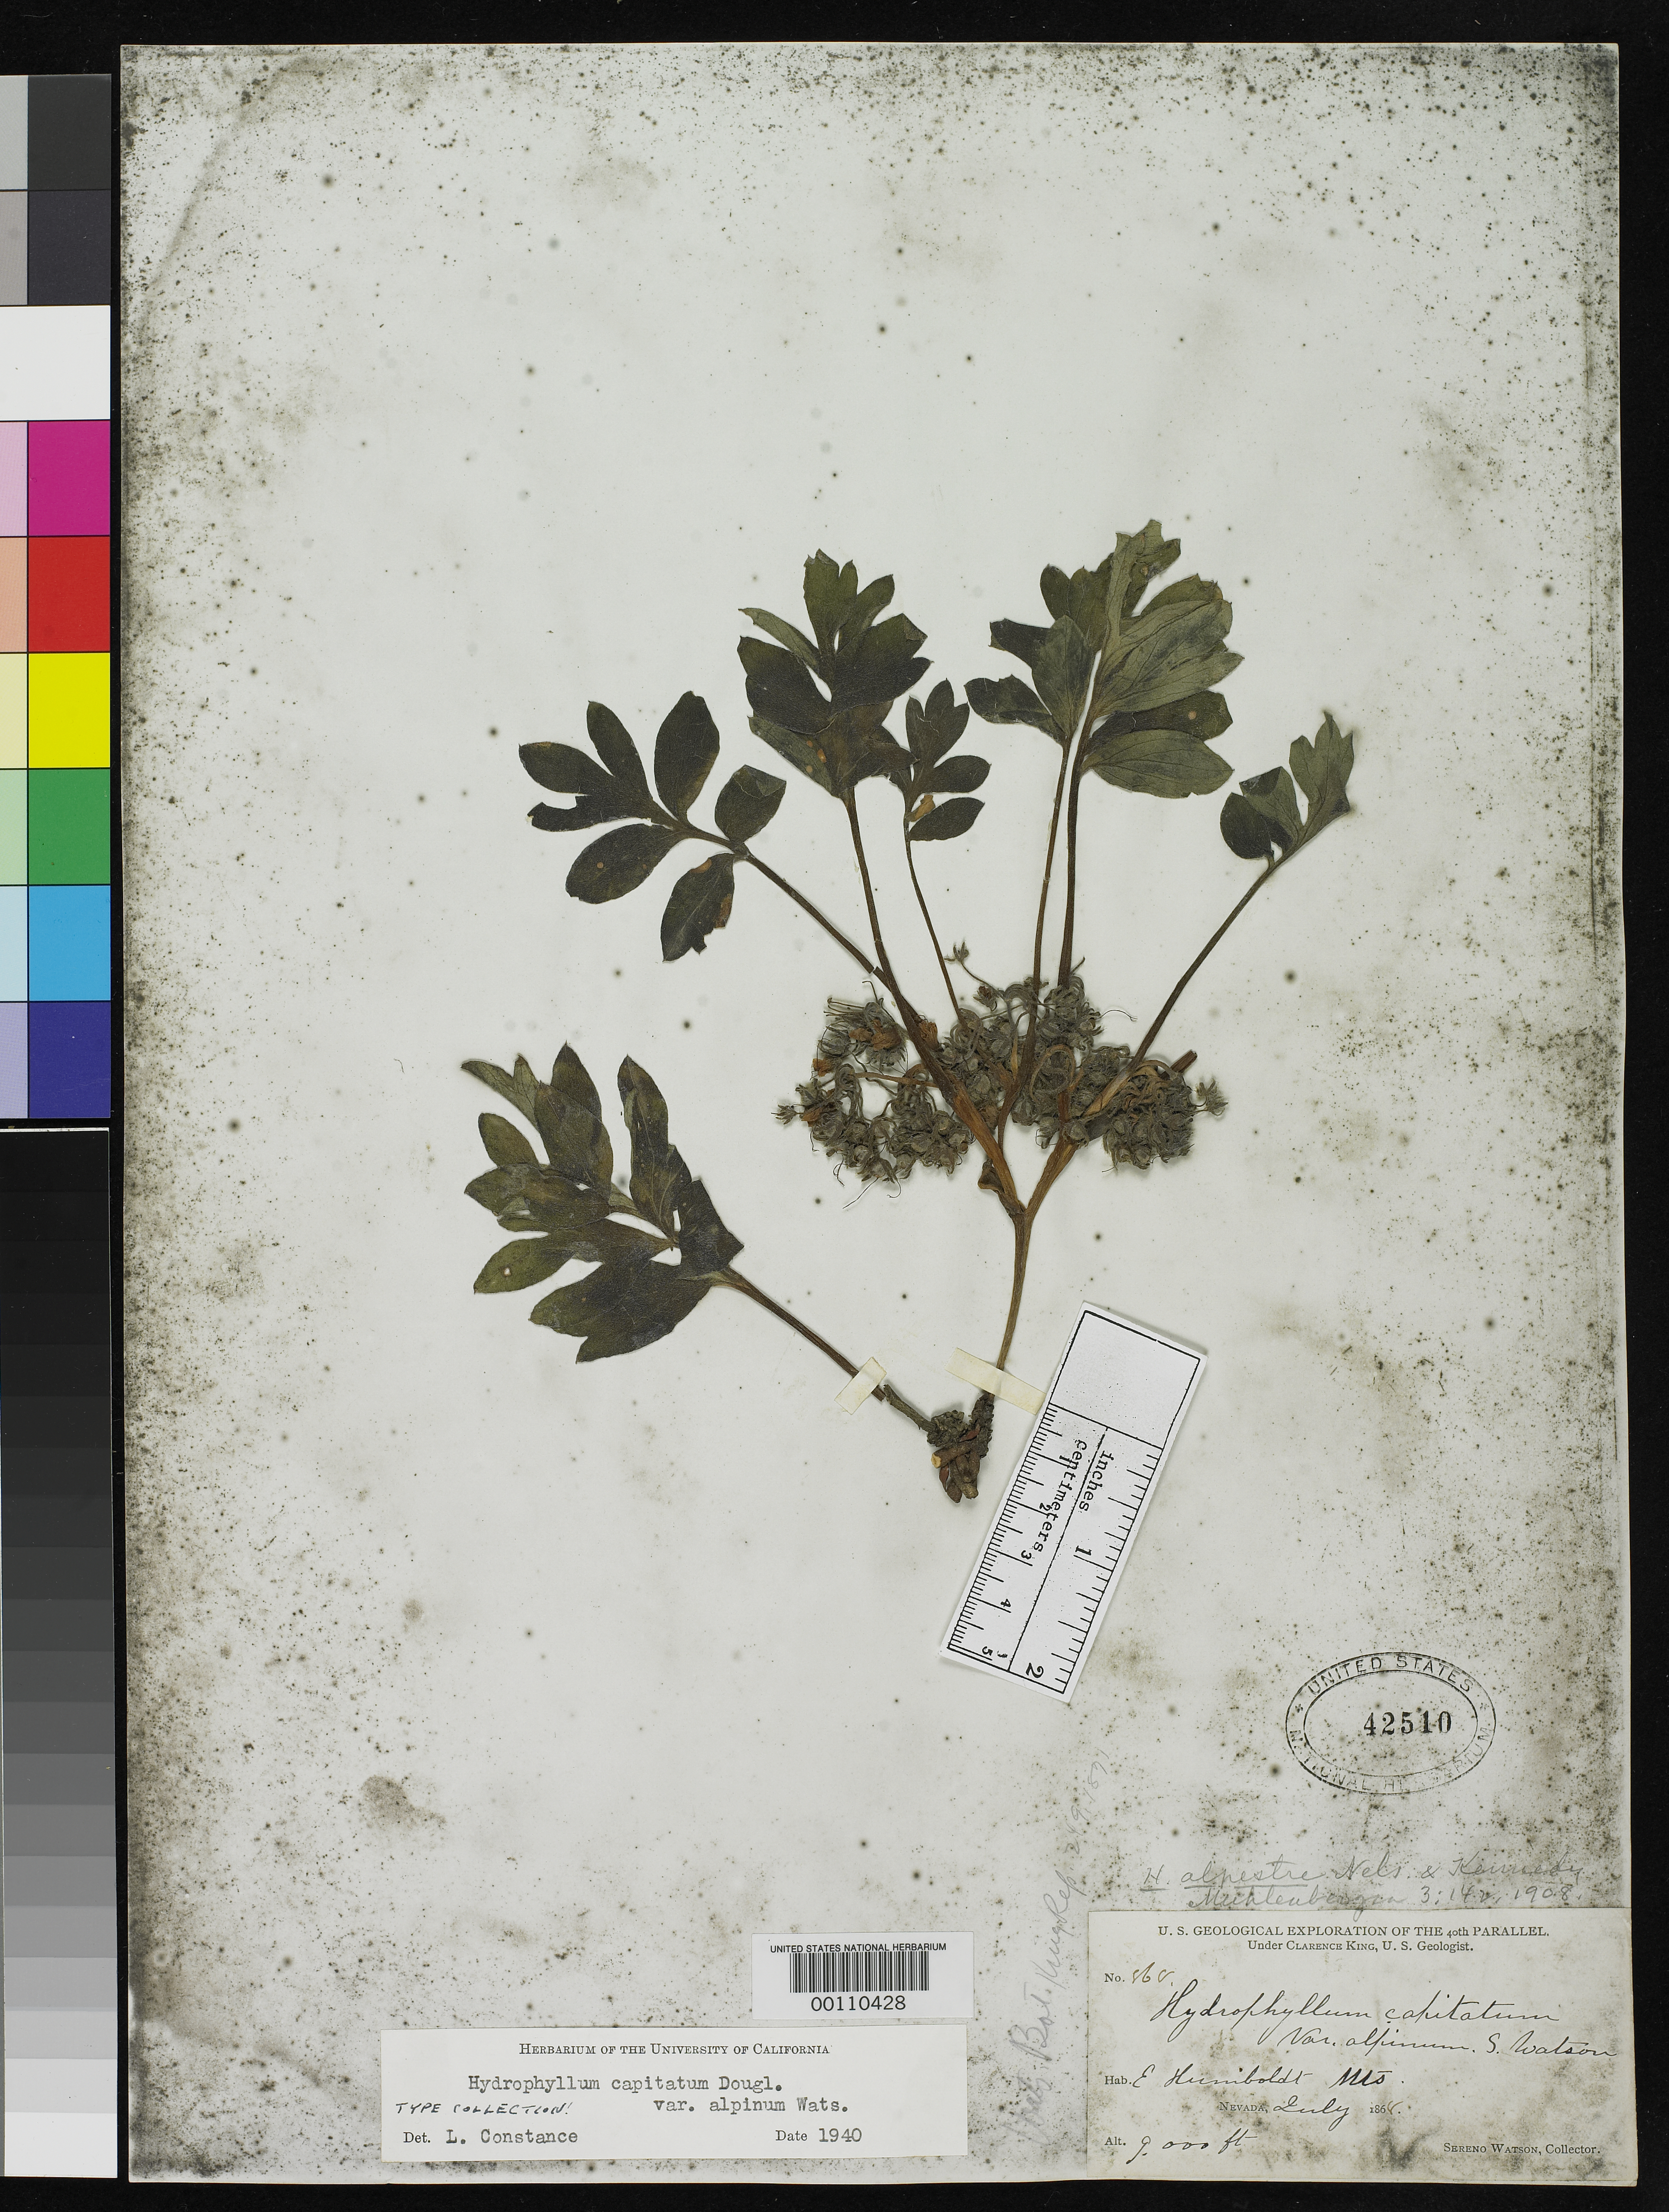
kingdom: Plantae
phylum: Tracheophyta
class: Magnoliopsida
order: Boraginales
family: Hydrophyllaceae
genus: Hydrophyllum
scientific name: Hydrophyllum capitatum var. alpinum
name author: S. Watson in C. King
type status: Isotype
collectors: S. Watson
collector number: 868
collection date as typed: Jul 1868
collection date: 1868-07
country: United States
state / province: Nevada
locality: East Humboldt Mtns.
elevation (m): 2743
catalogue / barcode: US 42510